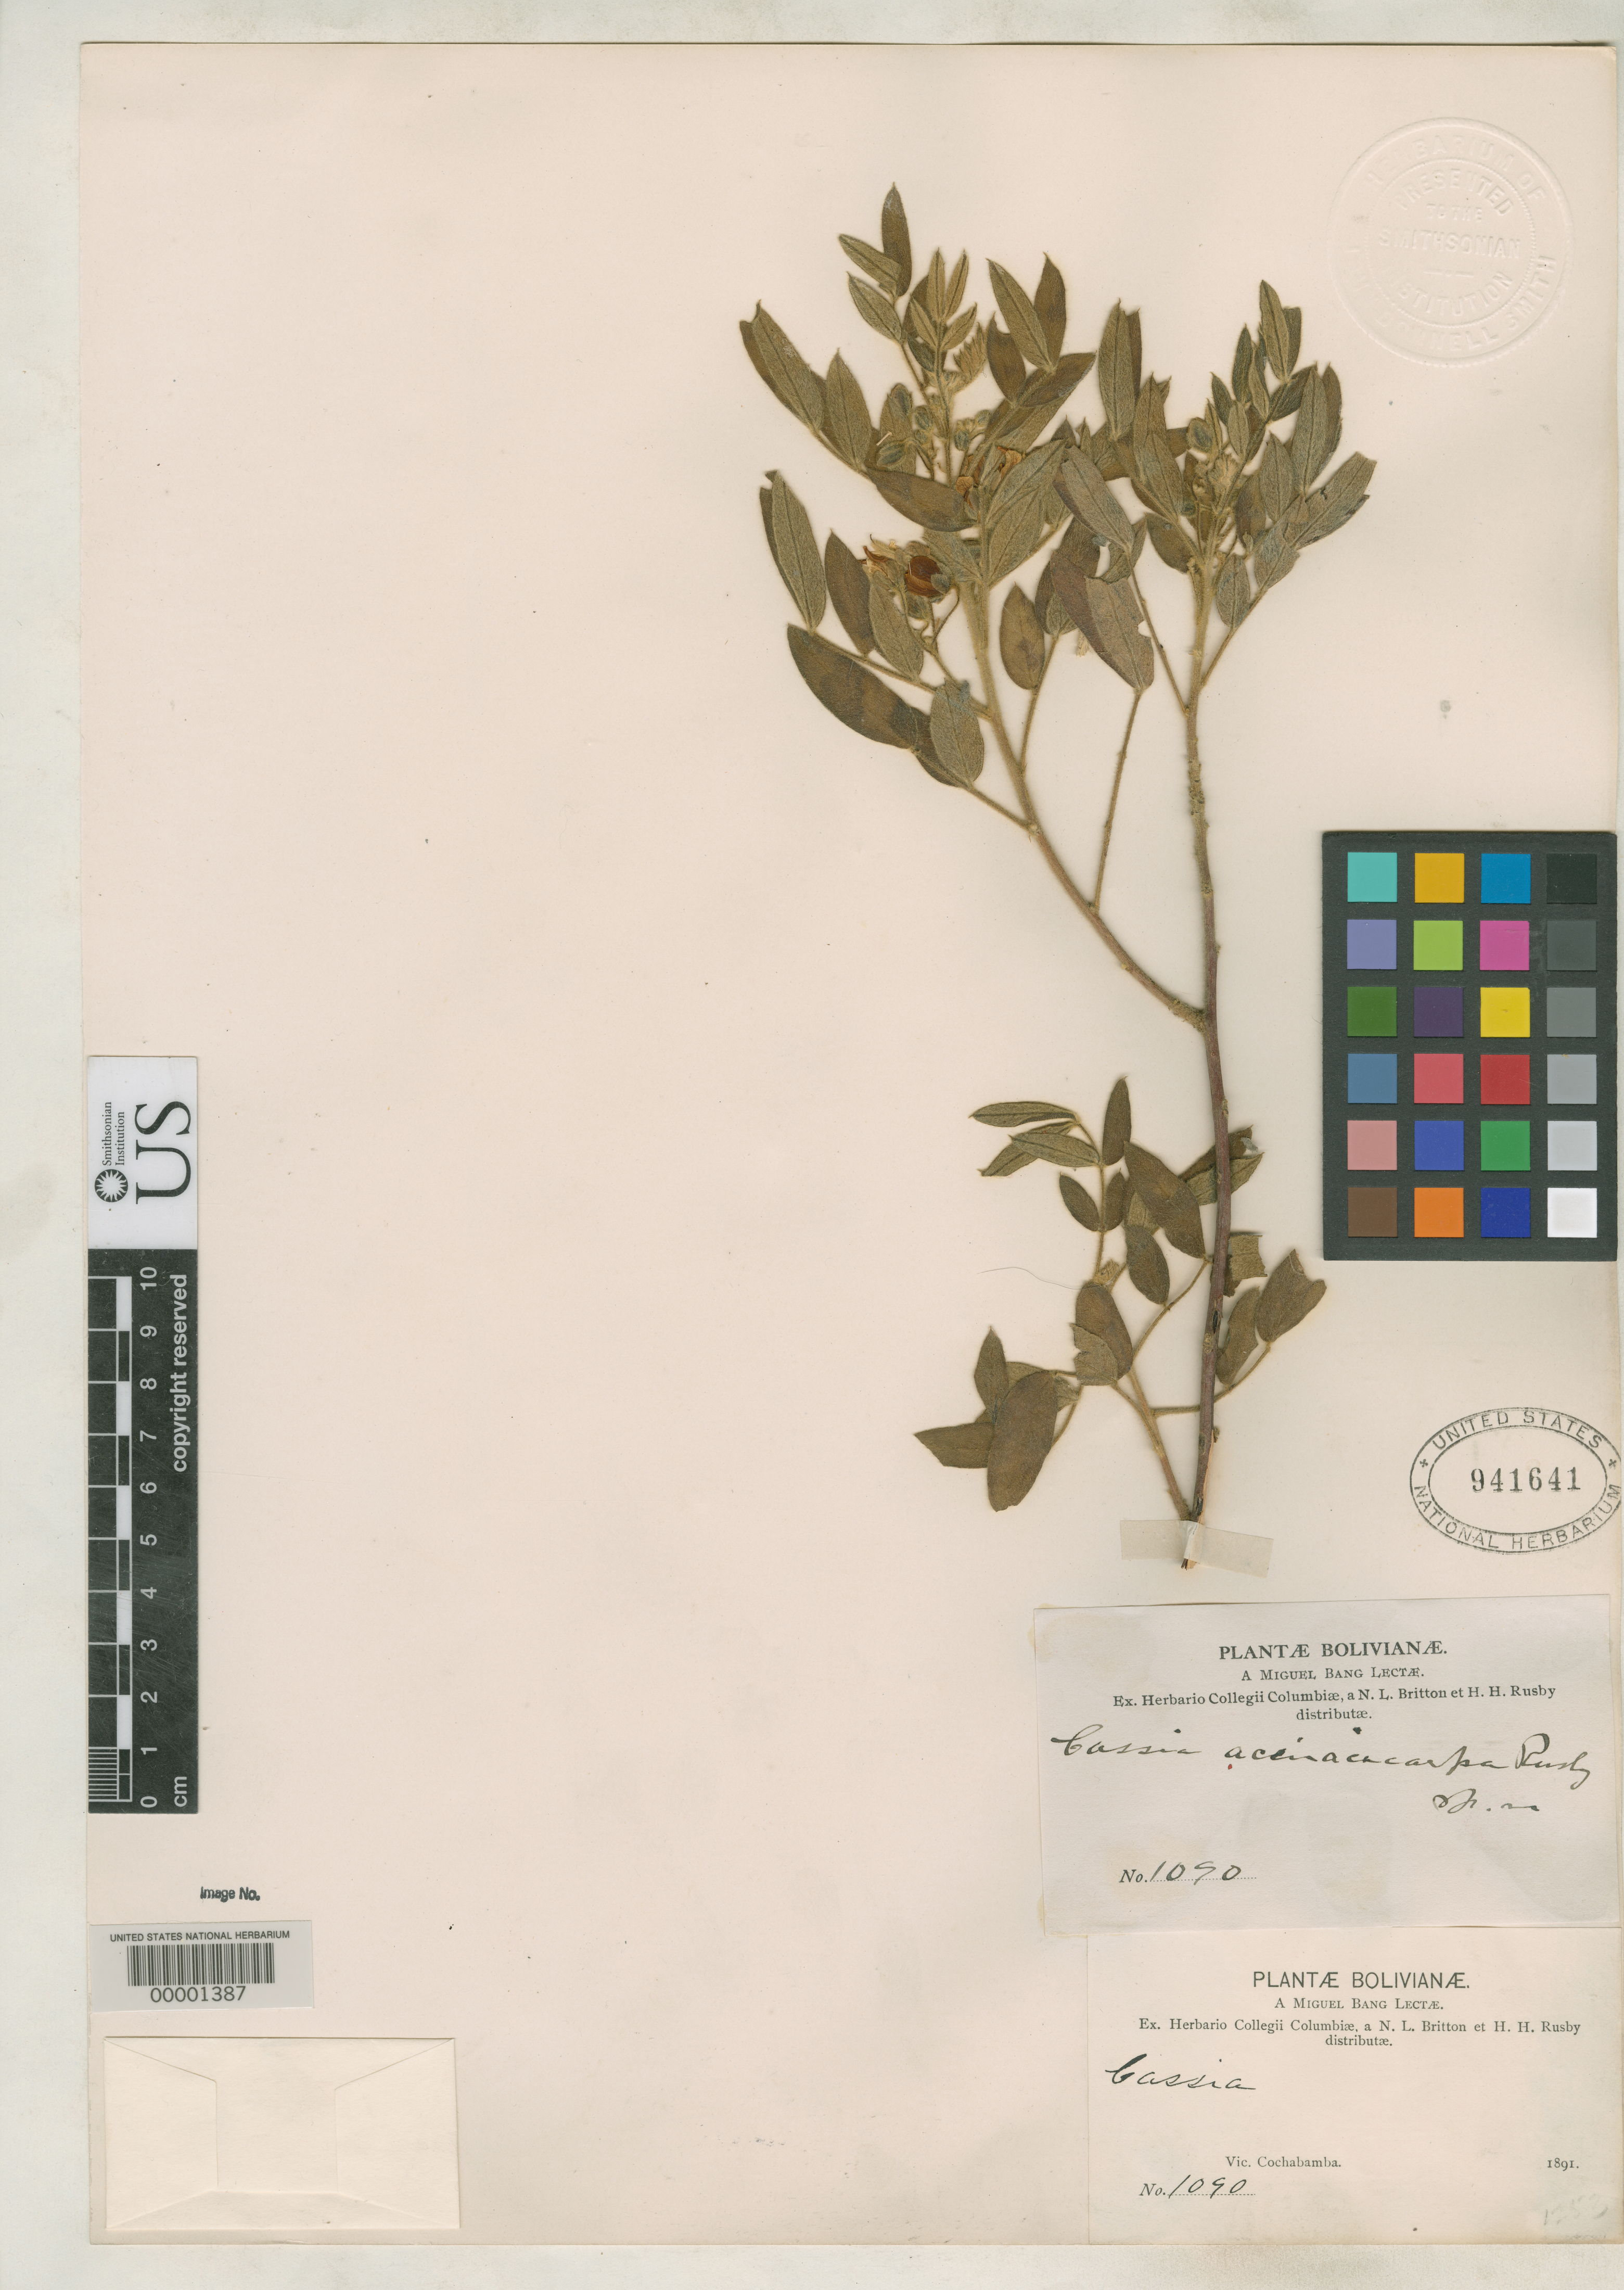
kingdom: Plantae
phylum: Tracheophyta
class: Magnoliopsida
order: Fabales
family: Fabaceae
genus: Cassia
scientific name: Cassia acinacicarpa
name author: Rusby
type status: Isotype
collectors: M. Bang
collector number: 1090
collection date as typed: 1891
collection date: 1891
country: Bolivia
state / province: Cochabamba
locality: Vicinity Cochabamba.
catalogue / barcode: US 941641